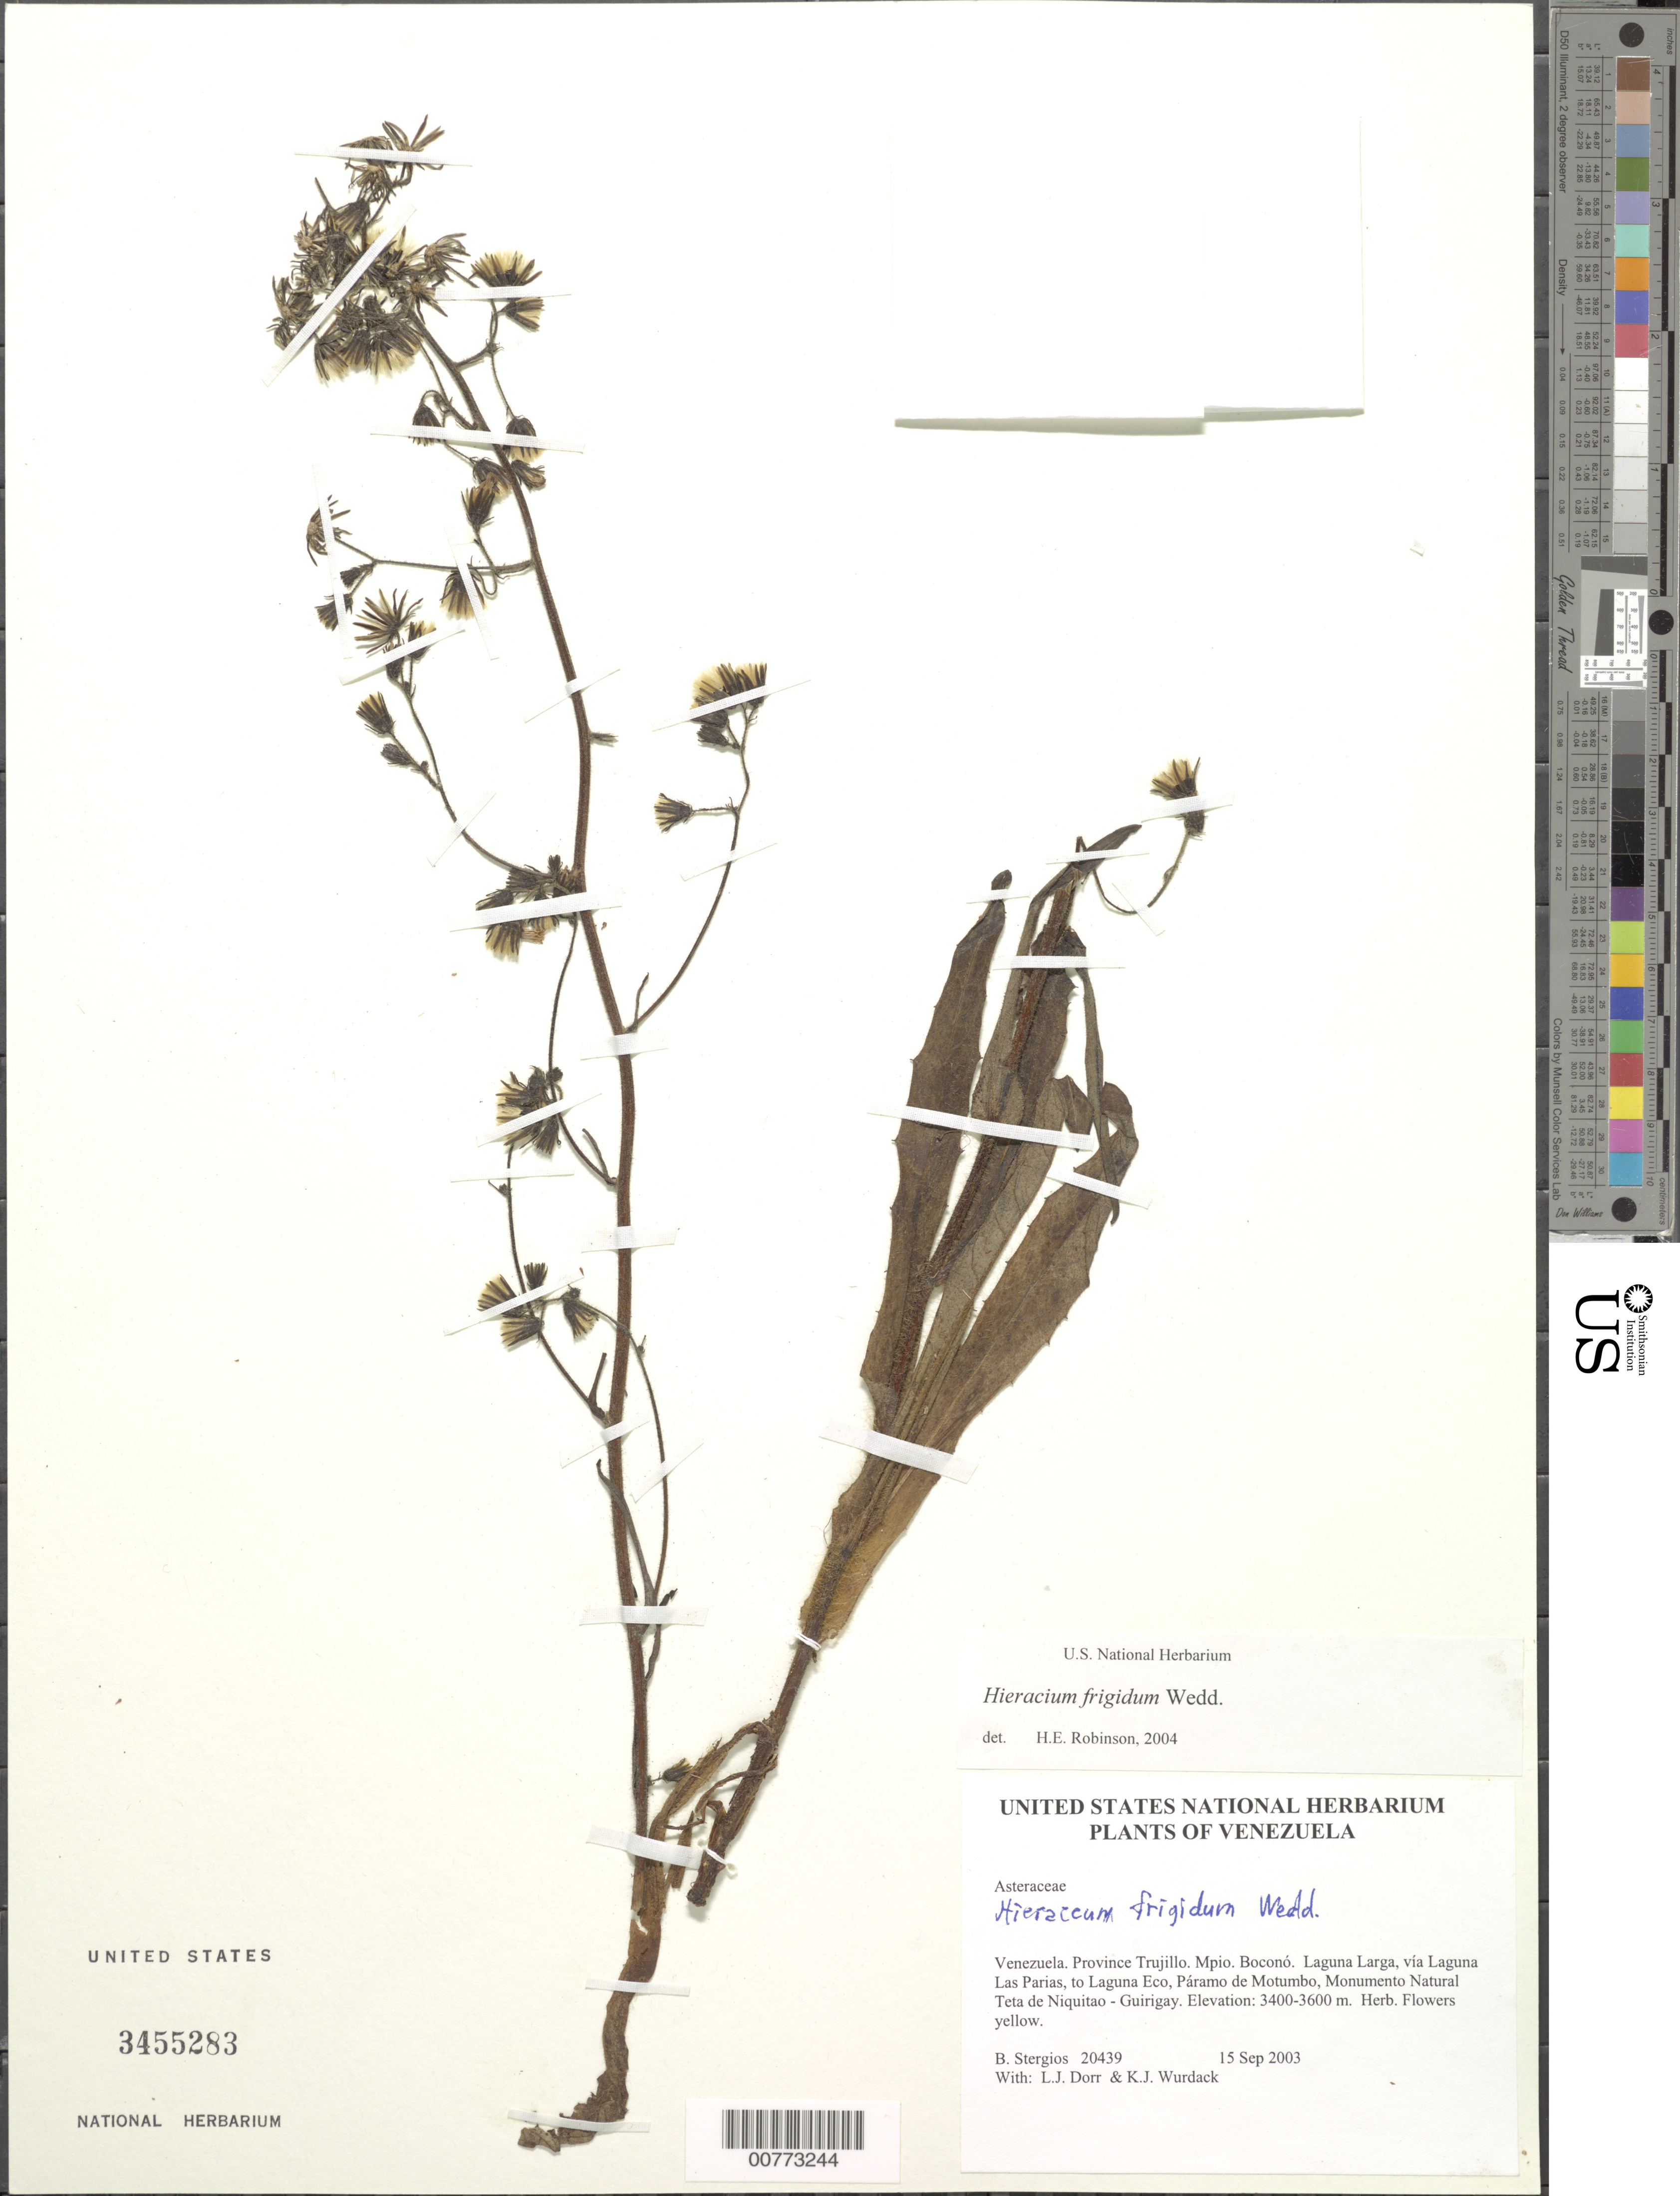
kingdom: Plantae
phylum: Tracheophyta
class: Magnoliopsida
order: Asterales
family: Asteraceae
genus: Hieracium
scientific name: Hieracium jubatum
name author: Fr.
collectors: B. G. Stergios, L. J. Dorr & K. Wurdack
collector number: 20439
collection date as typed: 15 Sep 2003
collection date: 2003-09-15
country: Venezuela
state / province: Trujillo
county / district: Boconó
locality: Laguna Larga, vía Laguna Las Parias, to Laguna Eco, Páramo de Motumbo, Monumento Natural Teta de Niquitao - Guirigay.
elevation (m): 3400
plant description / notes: NY, PORT, US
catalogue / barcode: US 3455283